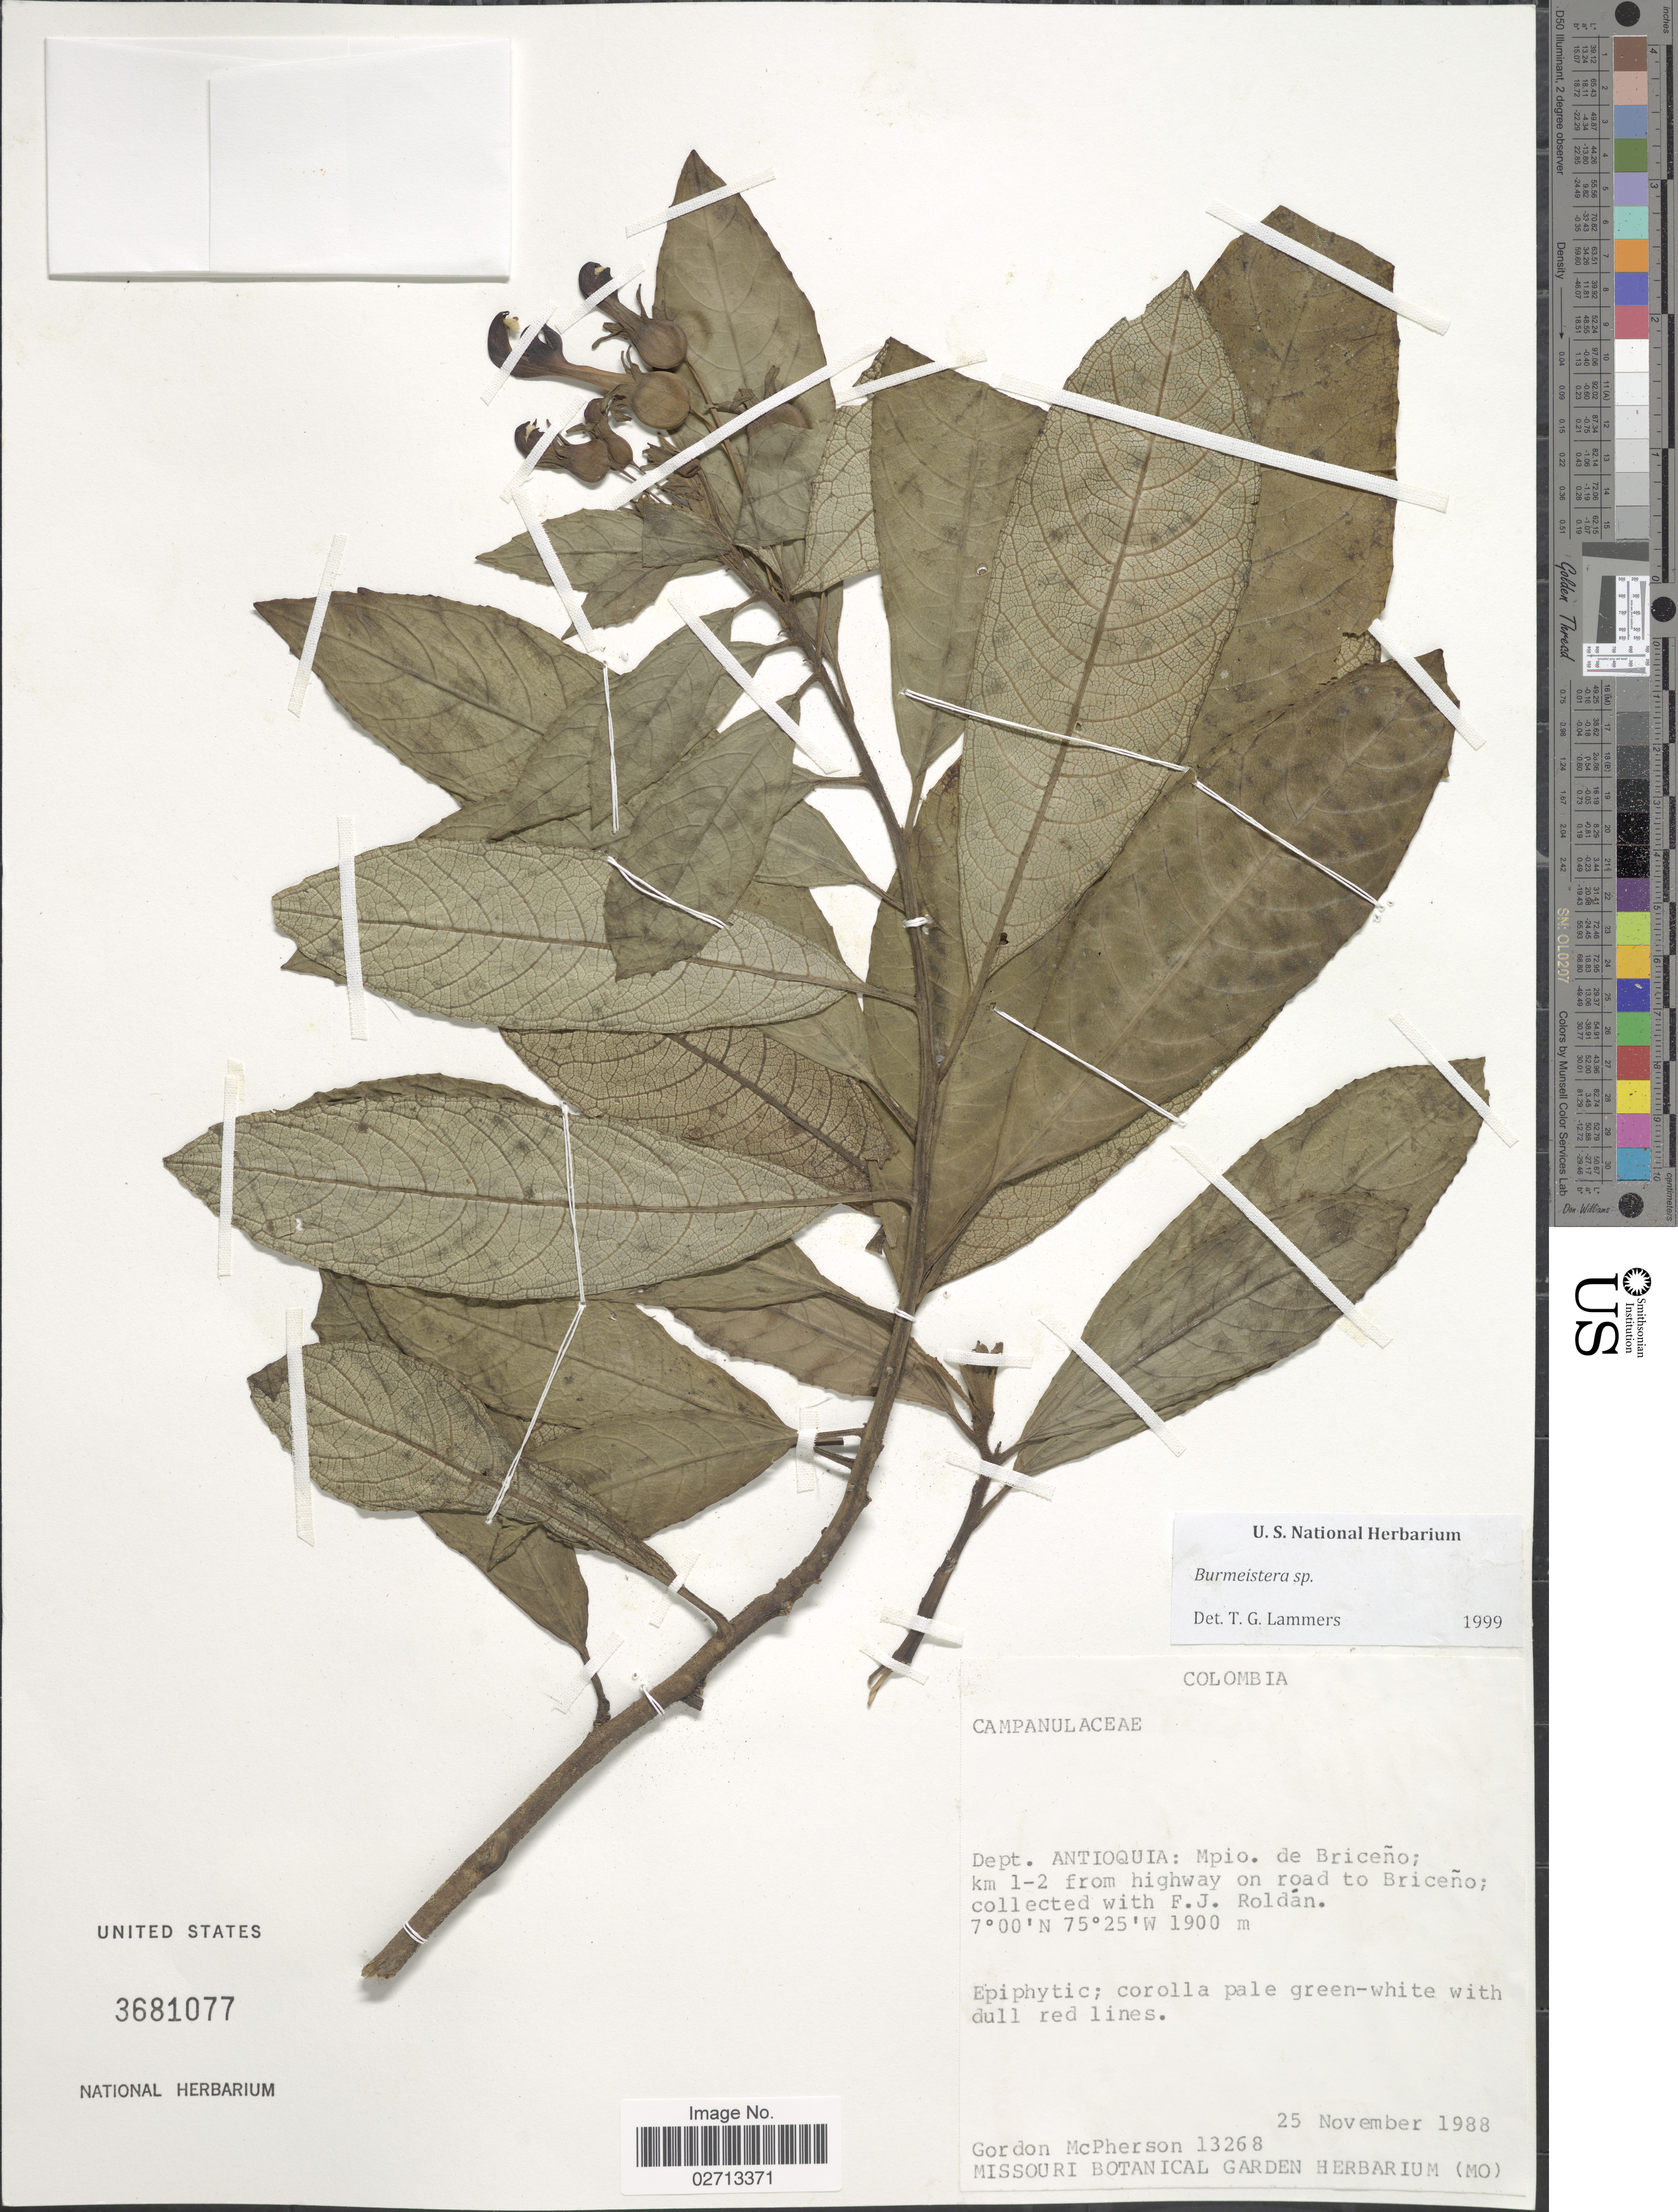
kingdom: Plantae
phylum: Tracheophyta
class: Magnoliopsida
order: Asterales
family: Campanulaceae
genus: Burmeistera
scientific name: Burmeistera sp.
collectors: G. D. McPherson & F. J. Roldán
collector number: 13268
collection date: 1988-11-25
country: Colombia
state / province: Antioquia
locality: Dept. Antioquia: Mpio. de Briceño; km 1-2 from highway on road to Briceño.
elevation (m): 1900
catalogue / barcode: US 3681077